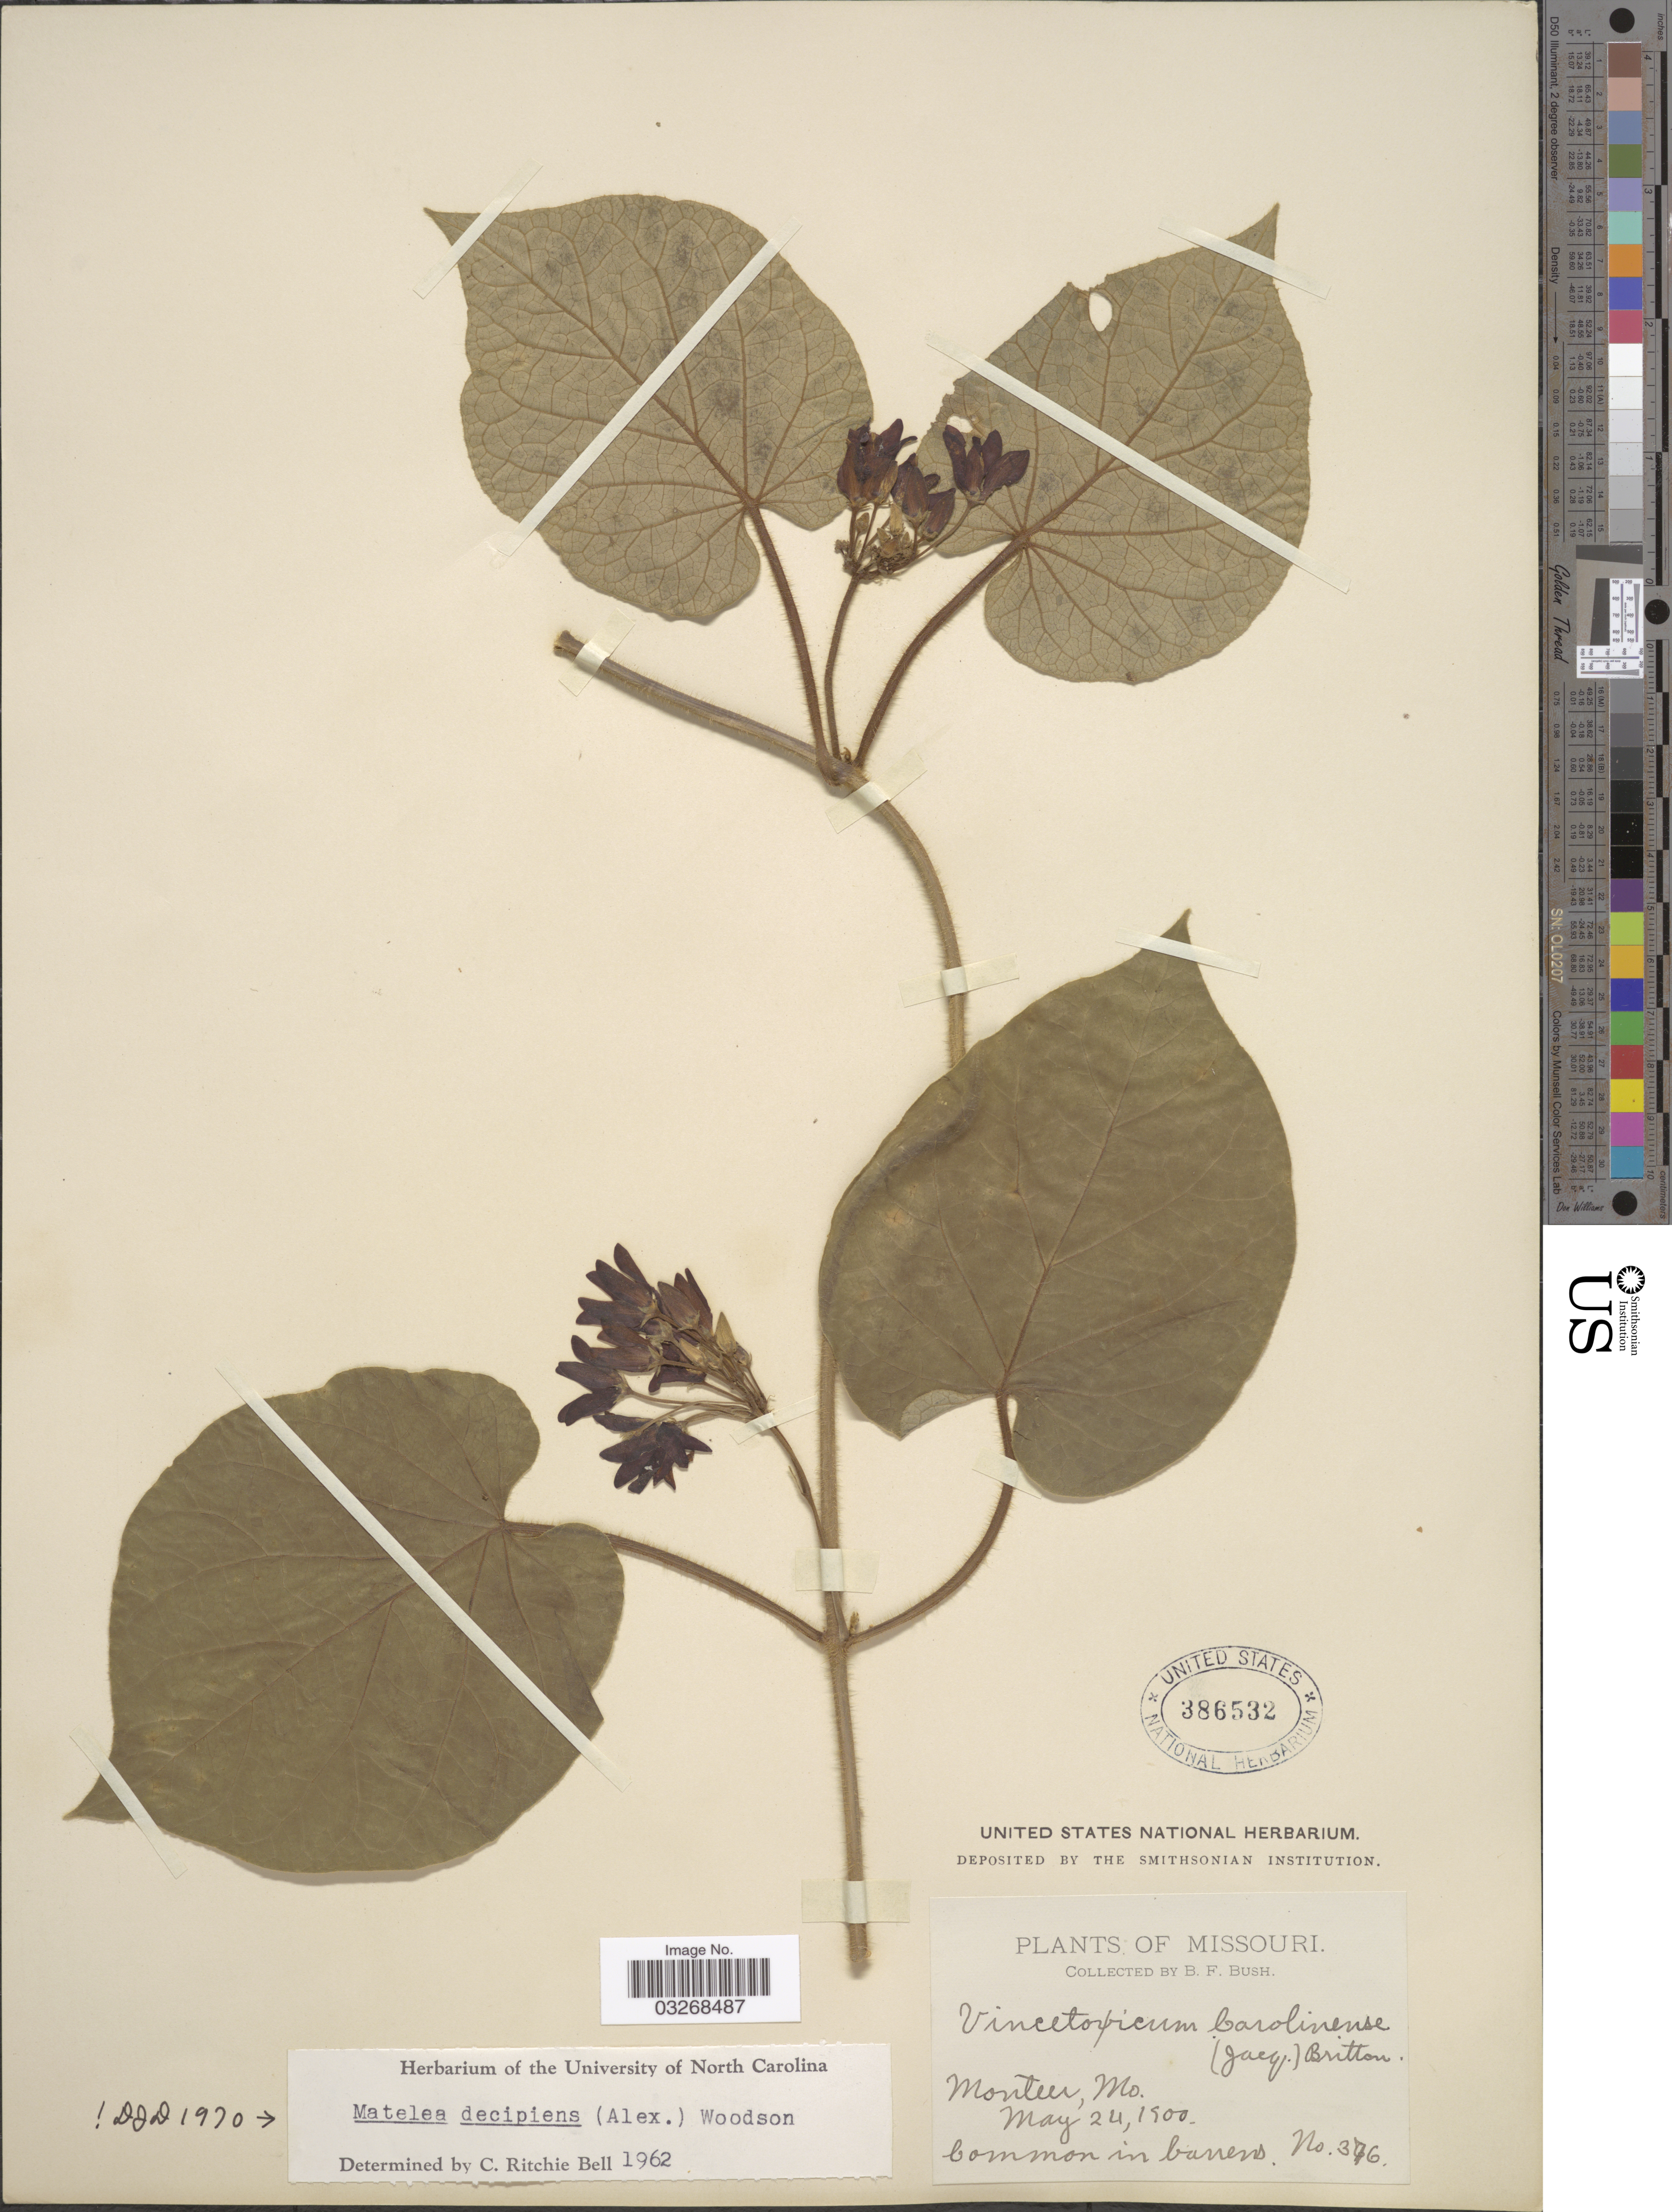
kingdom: Plantae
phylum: Tracheophyta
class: Magnoliopsida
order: Gentianales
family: Apocynaceae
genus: Matelea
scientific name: Matelea decipiens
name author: (Alexander) Woodson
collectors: B. F. Bush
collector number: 376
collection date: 1900-05-24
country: United States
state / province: Missouri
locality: Monteer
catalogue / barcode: US 386532